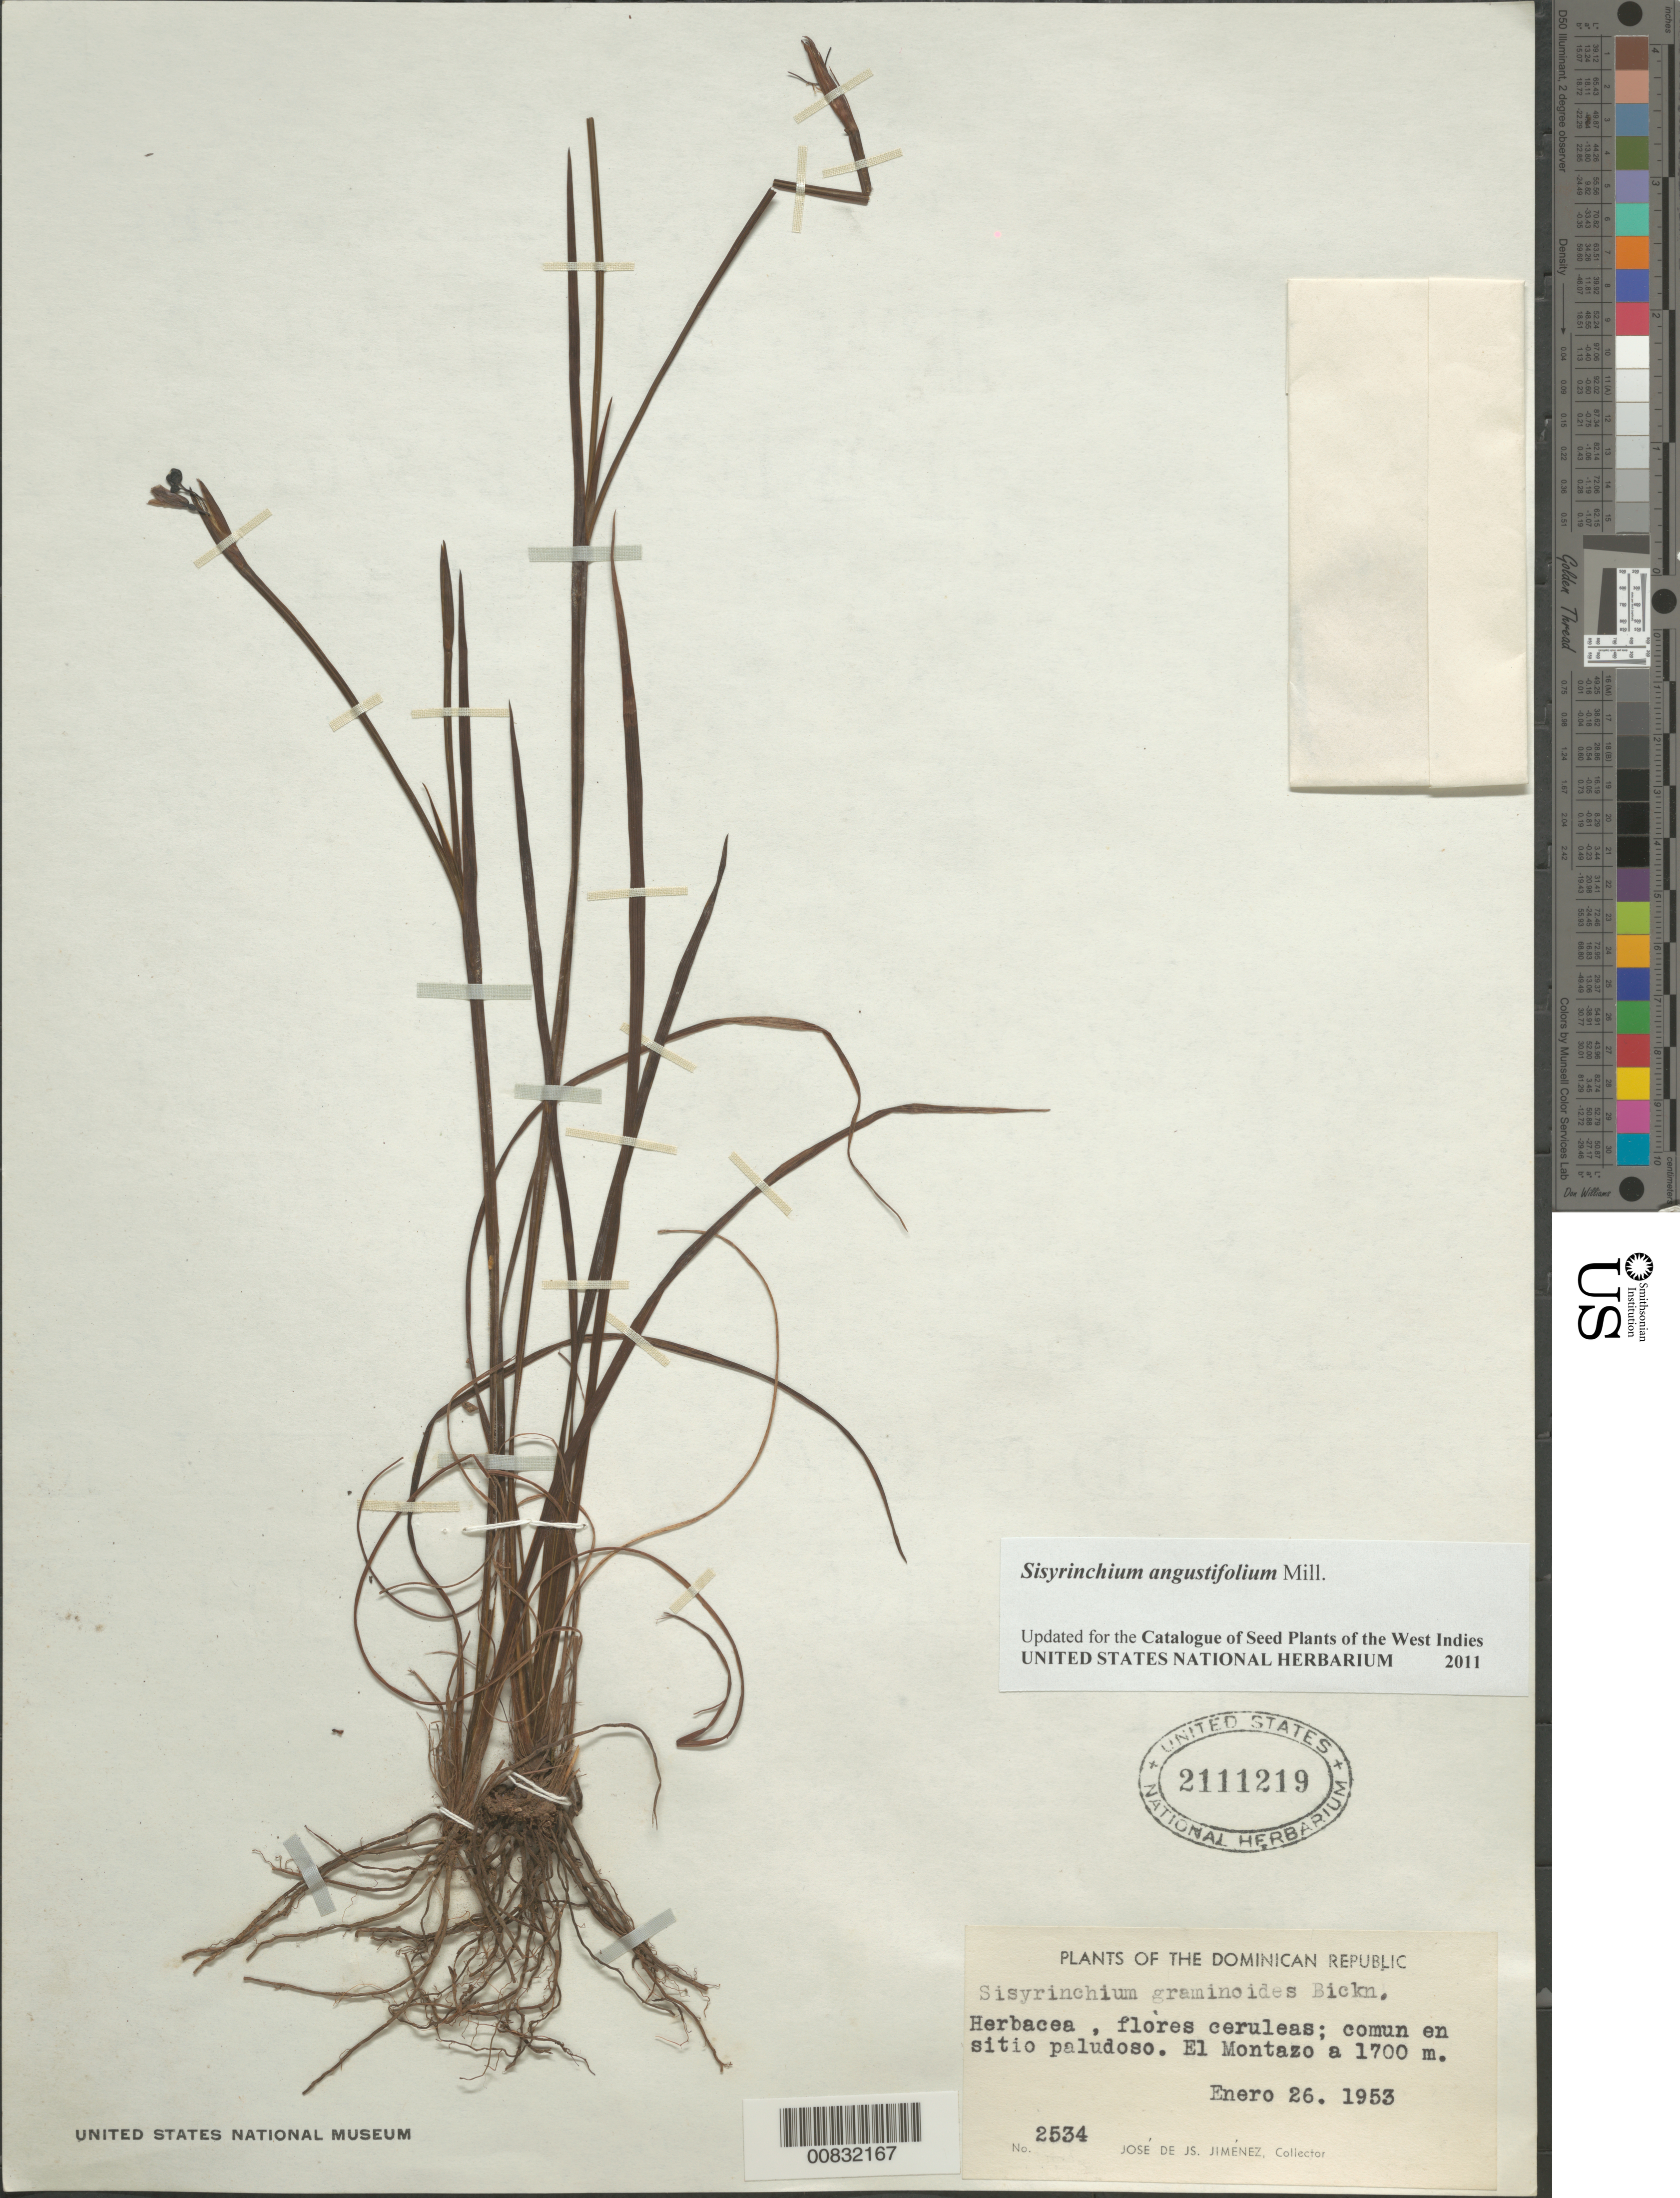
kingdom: Plantae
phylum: Tracheophyta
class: Liliopsida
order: Asparagales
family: Iridaceae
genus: Sisyrinchium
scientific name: Sisyrinchium angustifolium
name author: Mill.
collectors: J. J. Jiménez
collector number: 2534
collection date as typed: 26 Jan 1953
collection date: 1953-01-26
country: Dominican Republic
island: Hispaniola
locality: El Montazo.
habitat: Común en sitio paludoso.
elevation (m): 1700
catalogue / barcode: US 2111219